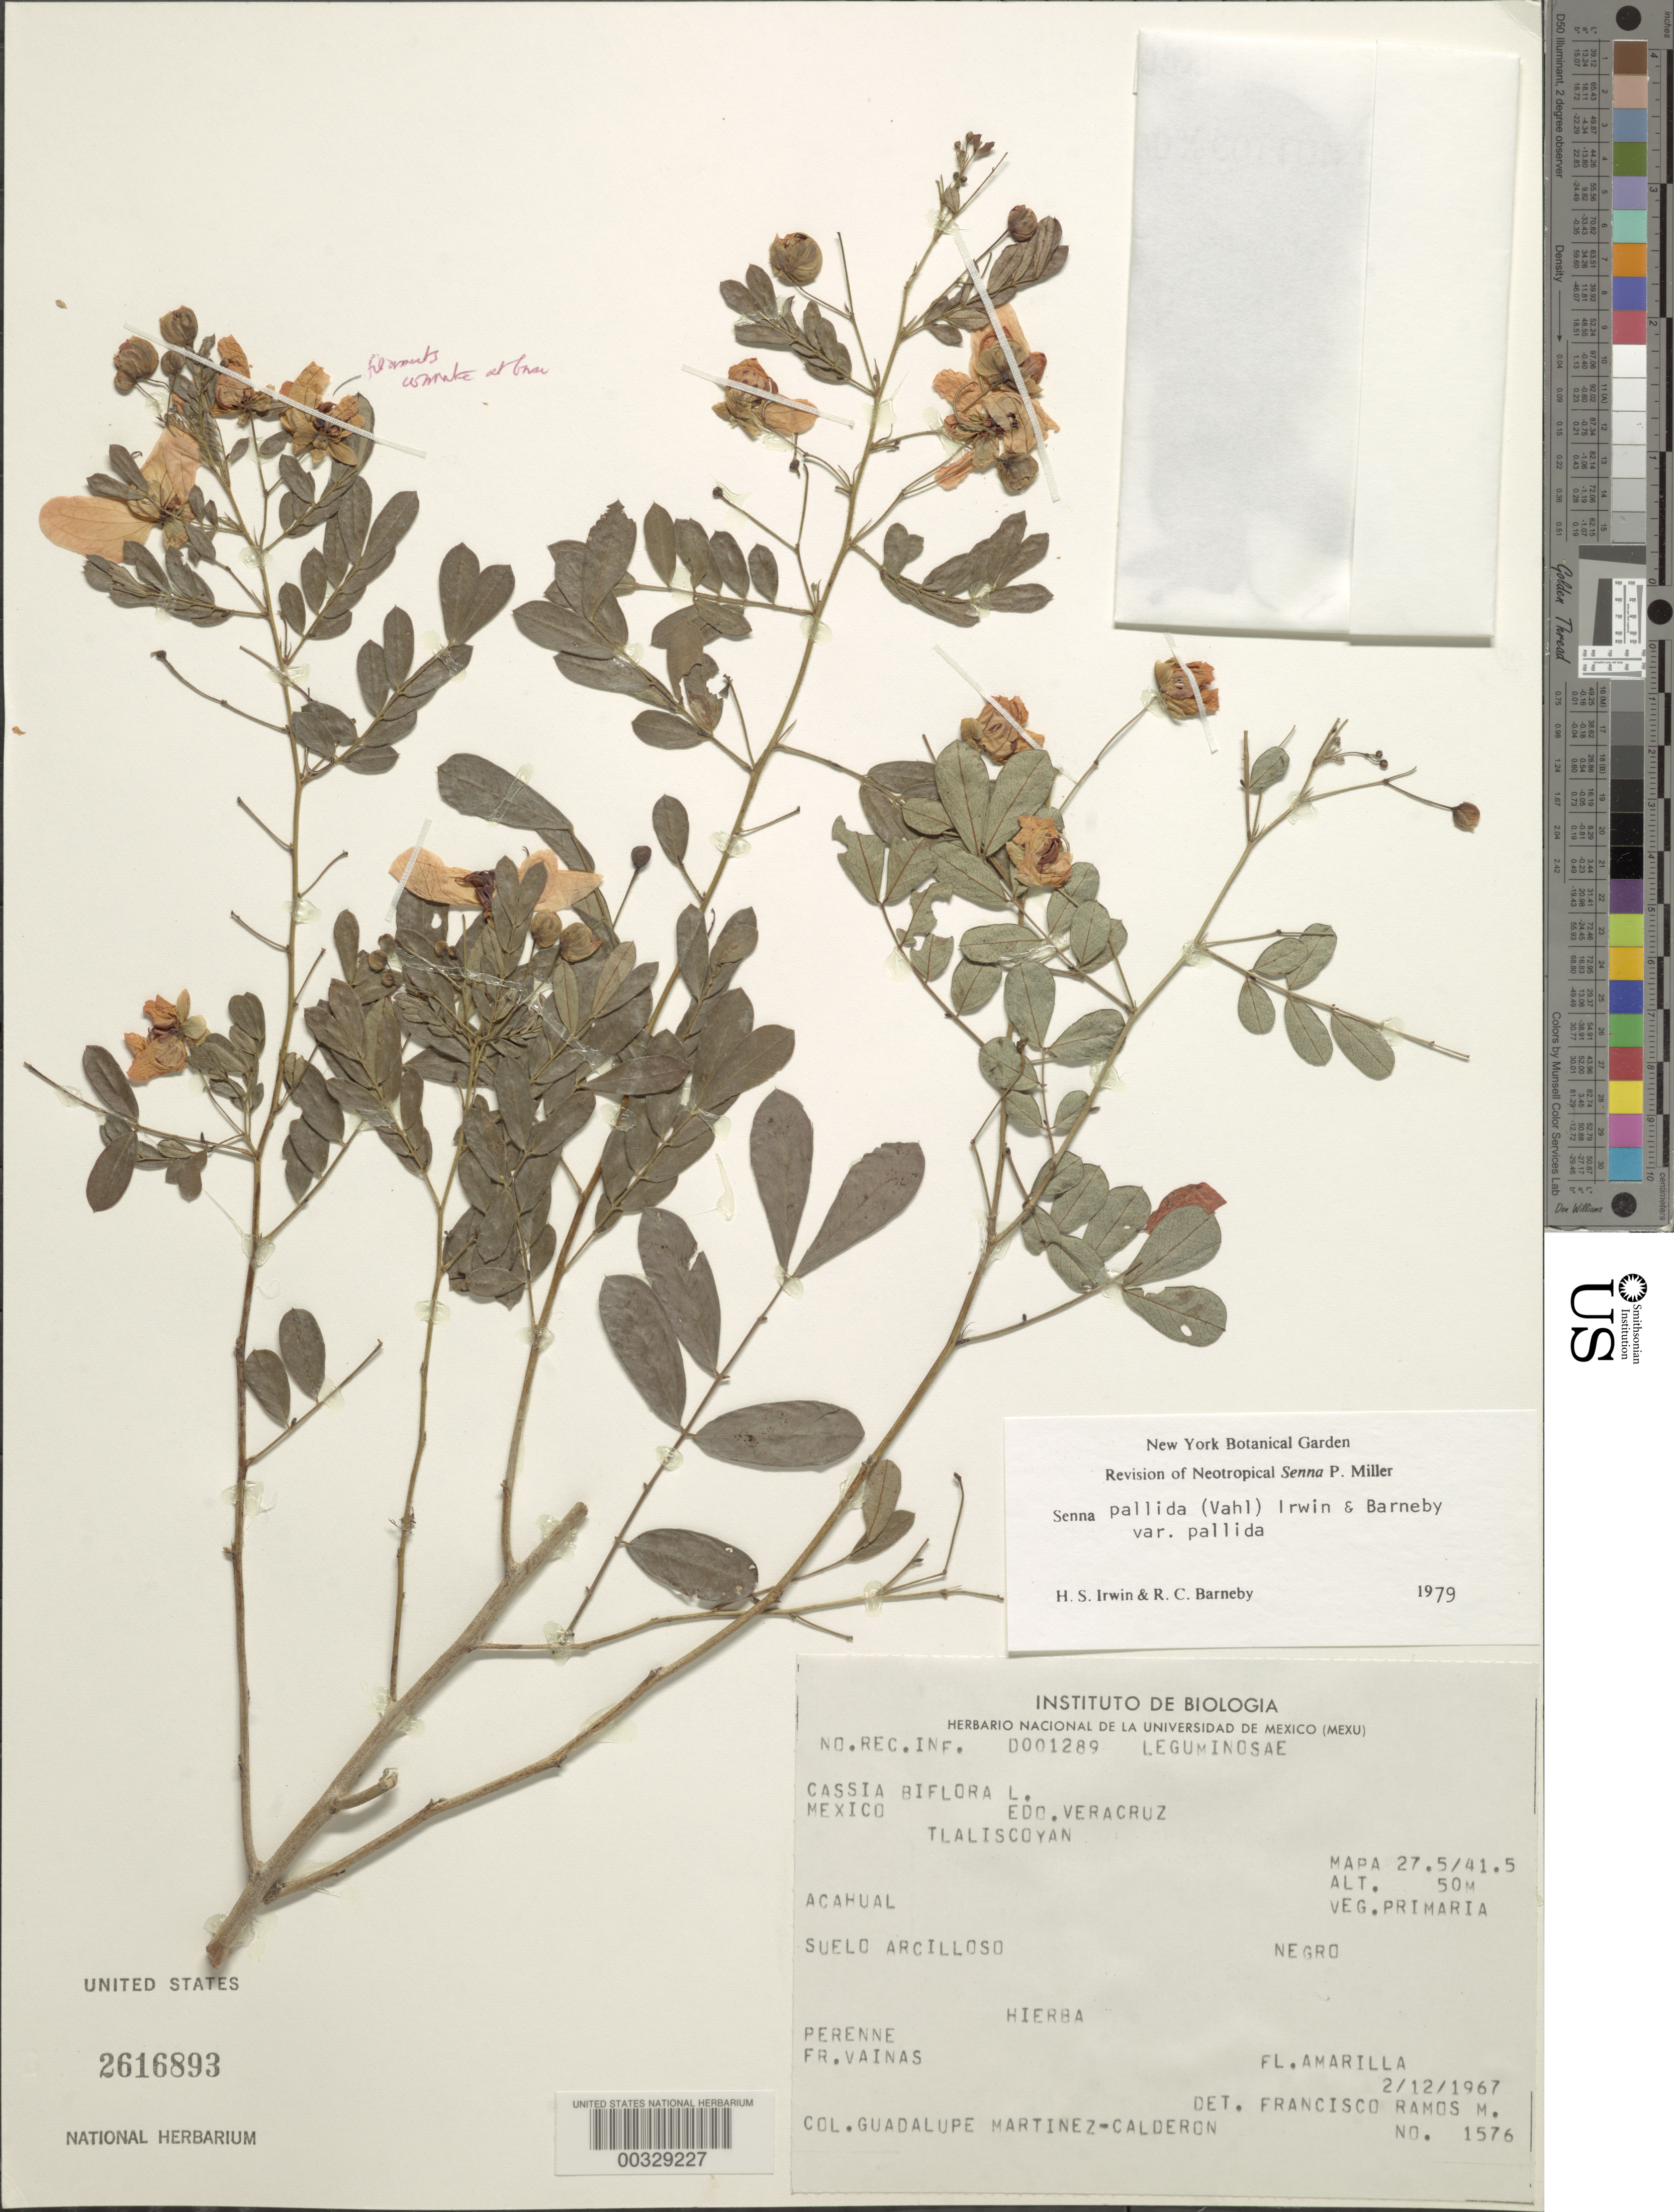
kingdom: Plantae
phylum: Tracheophyta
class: Magnoliopsida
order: Fabales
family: Fabaceae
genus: Senna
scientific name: Senna pallida var. pallida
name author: (Vahl) H.S. Irwin & Barneby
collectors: G. Martínez Calderón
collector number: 1576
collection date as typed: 02 Dec 1967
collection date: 1967-12-02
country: Mexico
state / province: Veracruz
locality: Tlaliscoyan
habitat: Clay ground; primary vegetation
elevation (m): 50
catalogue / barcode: US 2616893